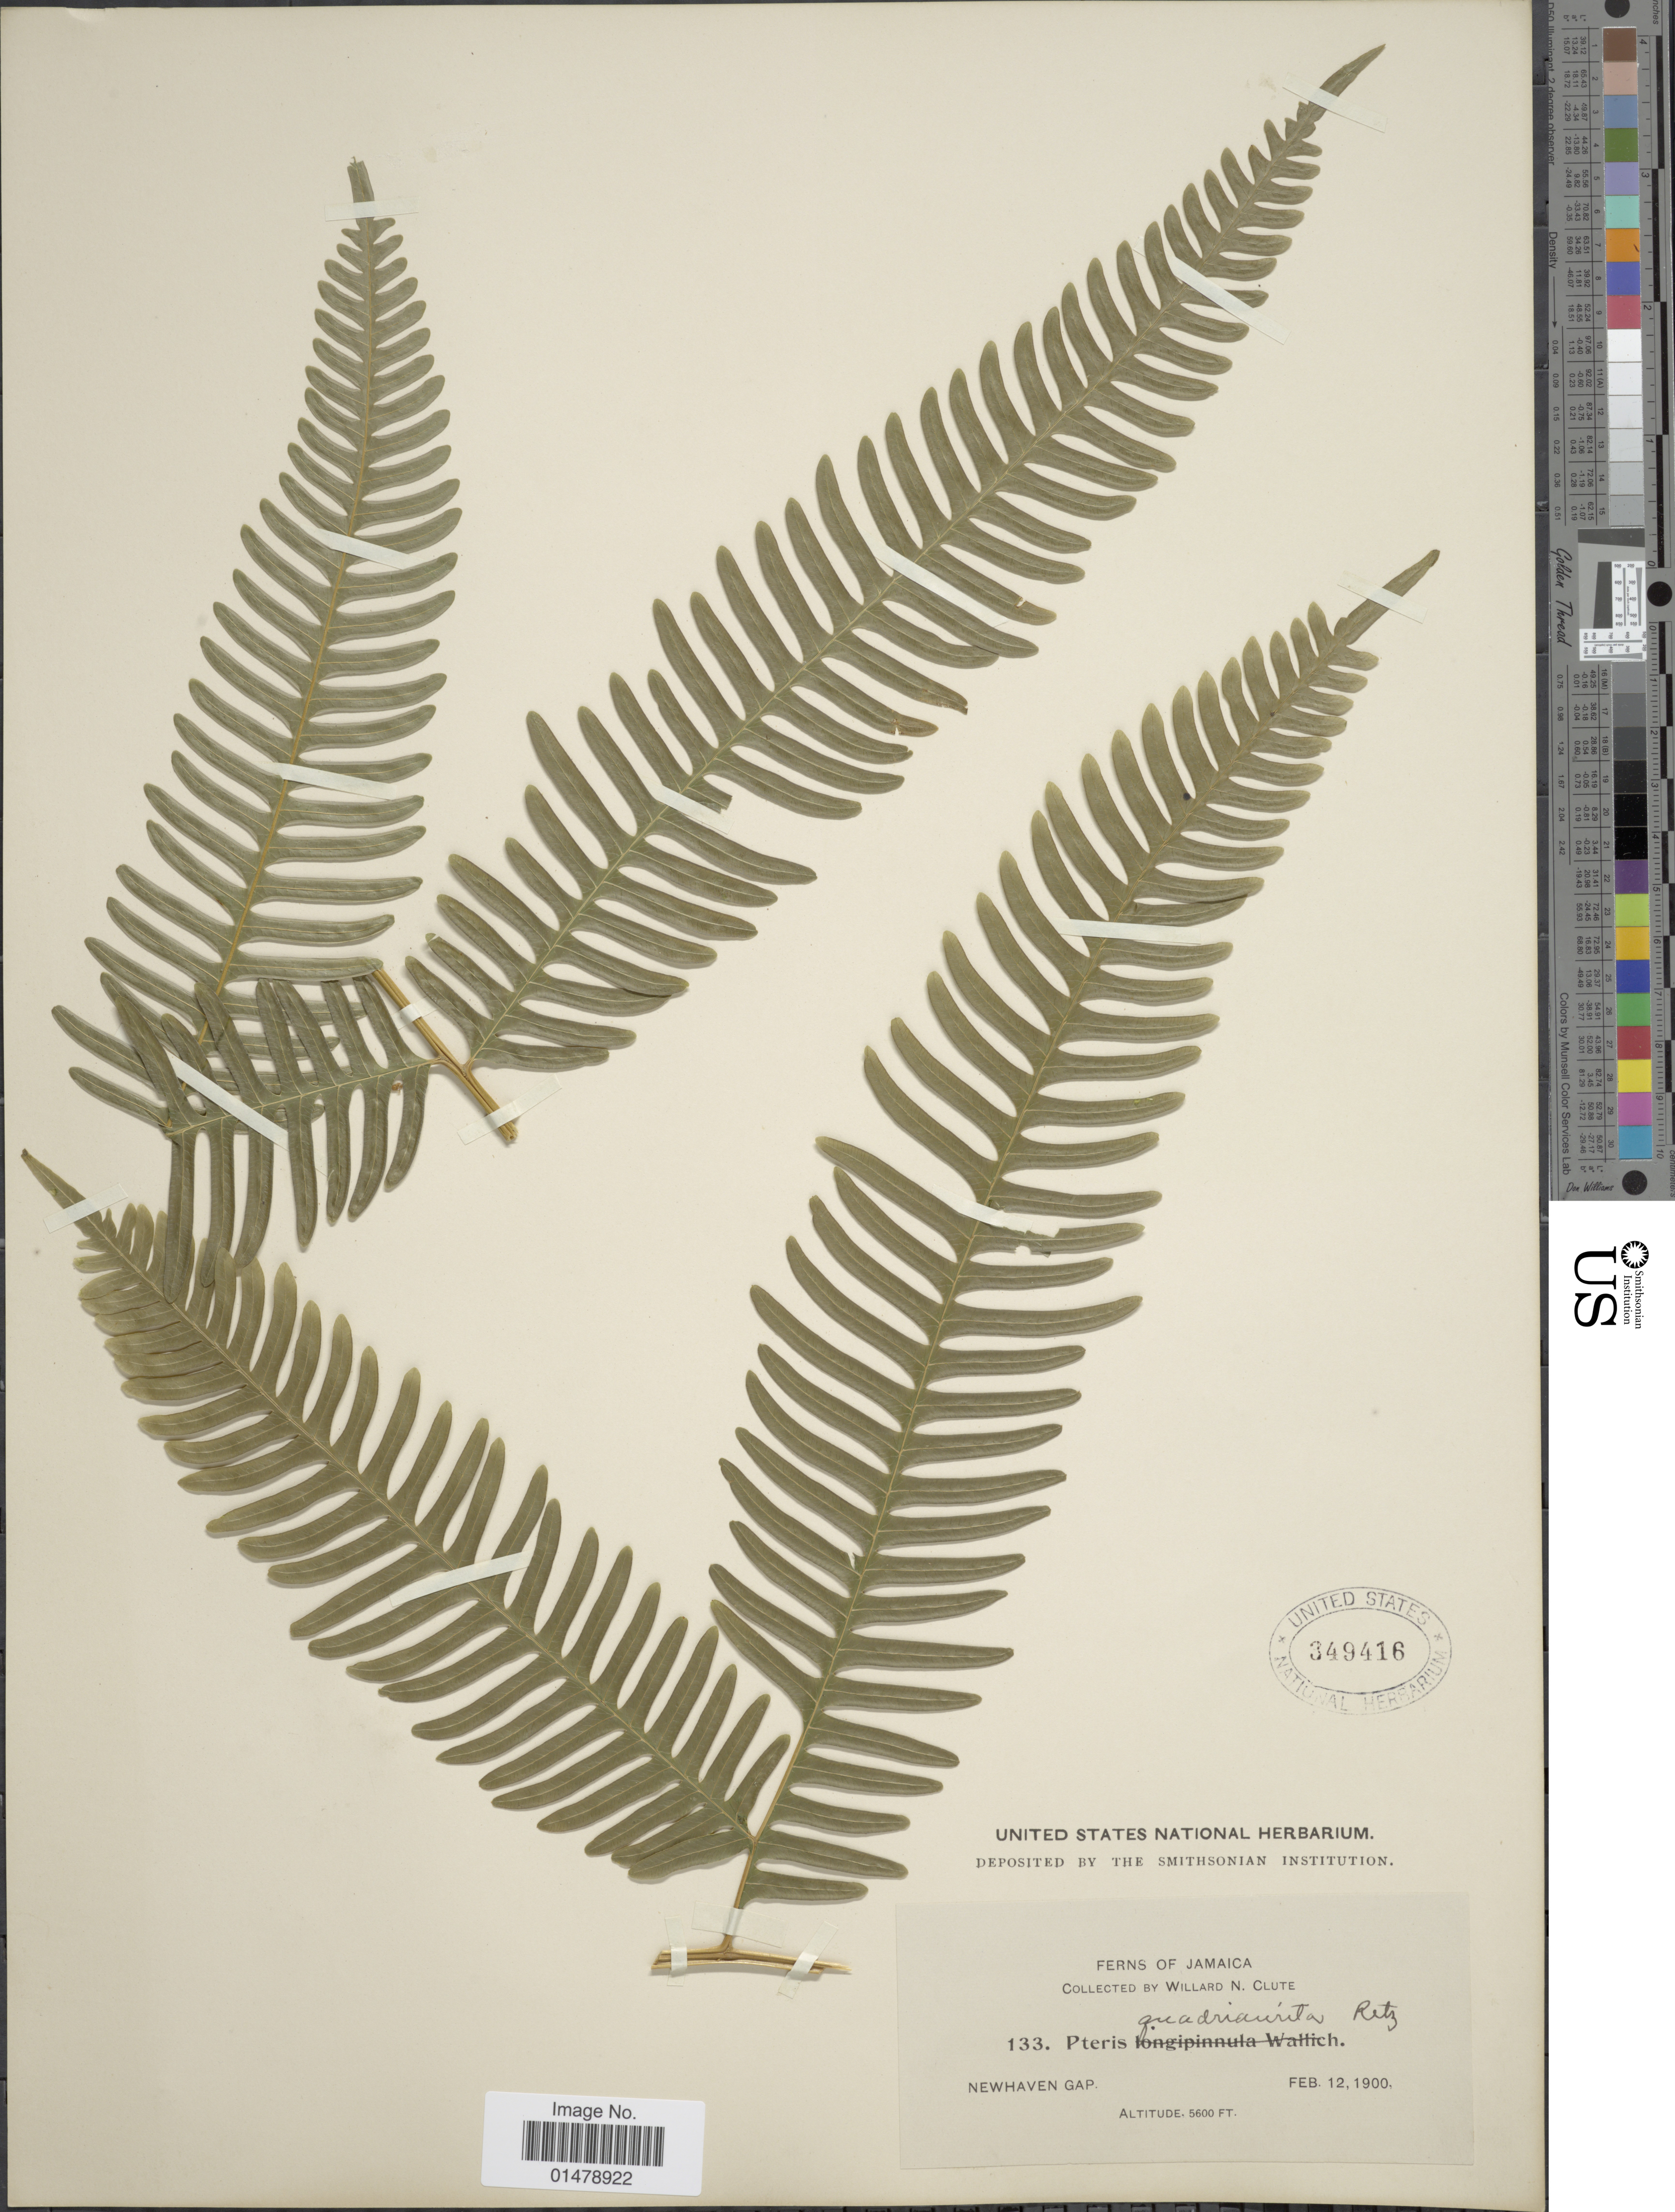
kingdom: Plantae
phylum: Tracheophyta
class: Polypodiopsida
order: Polypodiales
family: Pteridaceae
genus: Pteris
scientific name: Pteris quadriaurita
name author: Retz.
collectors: W. N. Clute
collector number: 133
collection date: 1900-02-12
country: Jamaica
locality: Newhaven Gap.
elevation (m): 1707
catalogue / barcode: US 349416